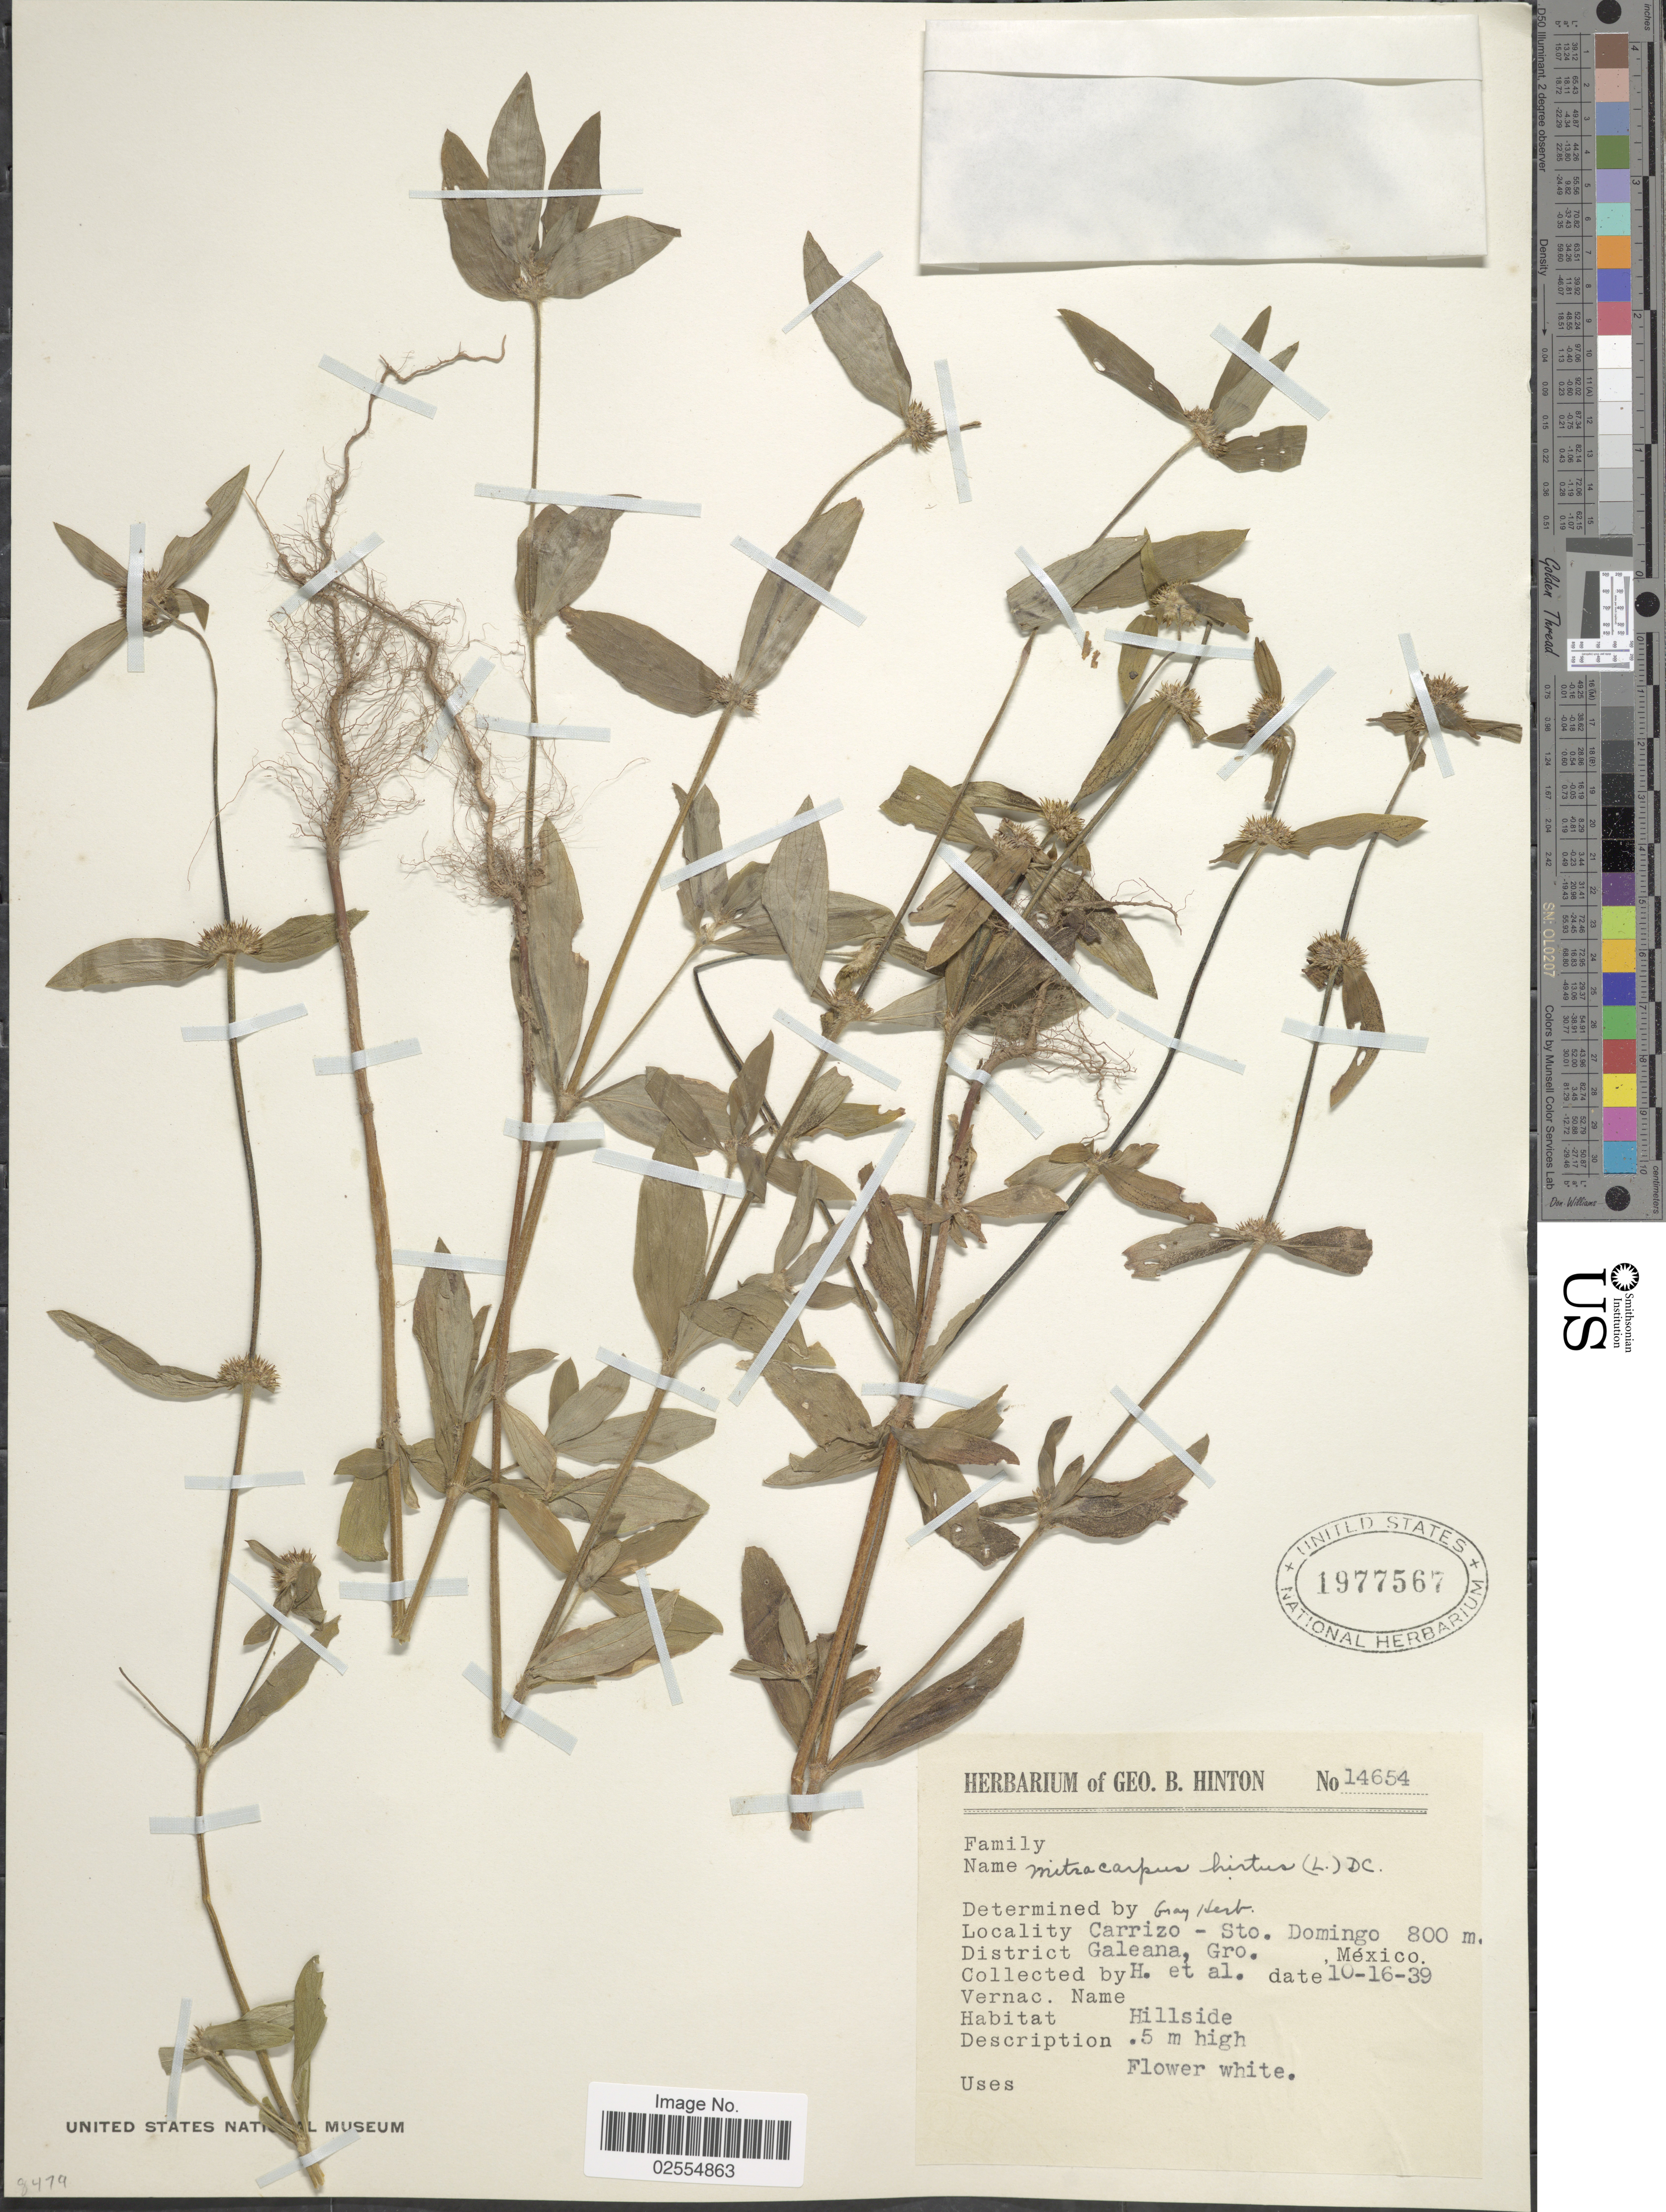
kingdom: Plantae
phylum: Tracheophyta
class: Magnoliopsida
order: Gentianales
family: Rubiaceae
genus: Mitracarpus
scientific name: Mitracarpus hirtus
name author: (L.) DC.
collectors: G. B. Hinton & et al.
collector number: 14654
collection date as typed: Transcribed d/m/y: 16/10/39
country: Mexico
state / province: Guerrero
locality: Carrizo - St. Domingo. District Galeana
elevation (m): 800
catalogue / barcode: US 1977567